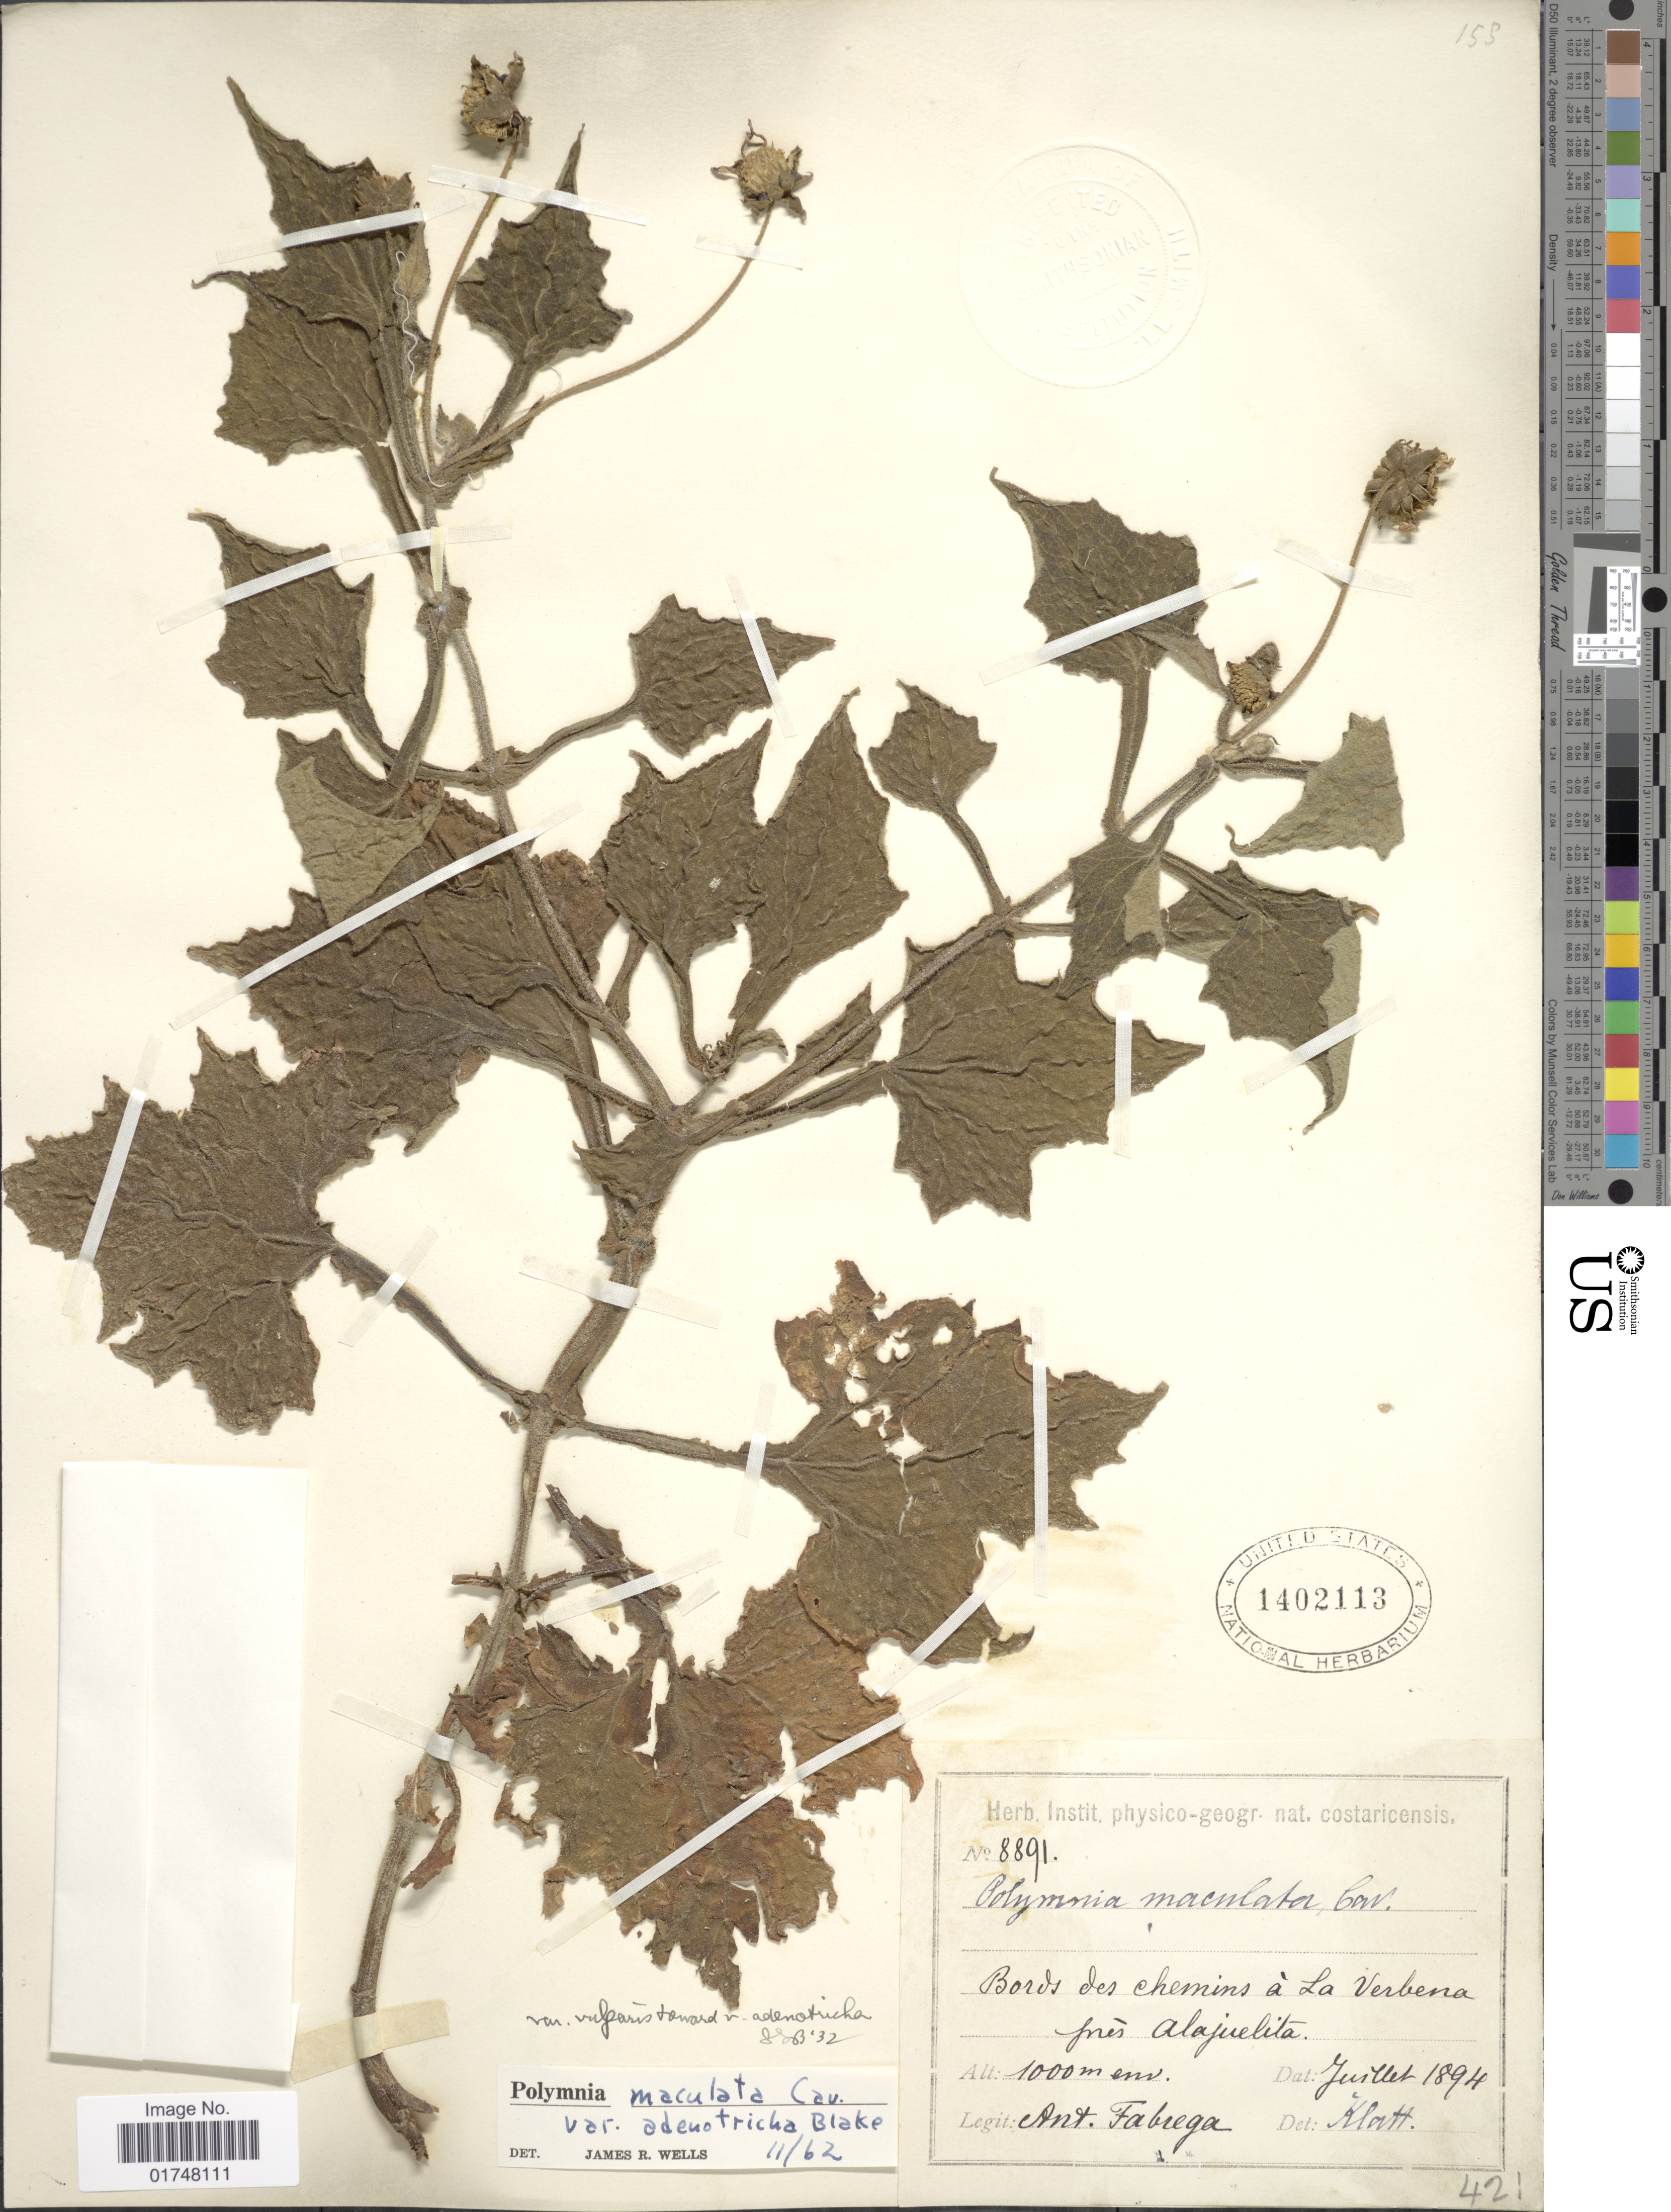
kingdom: Plantae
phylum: Tracheophyta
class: Magnoliopsida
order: Asterales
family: Asteraceae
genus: Smallanthus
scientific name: Smallanthus maculatus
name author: (Cav.) H. Rob.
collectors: A. Fabrega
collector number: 8891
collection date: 1894-07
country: Costa Rica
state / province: San José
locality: Bords des chemins a La Verbera pres Alajuelita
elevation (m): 1000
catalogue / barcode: US 1402113